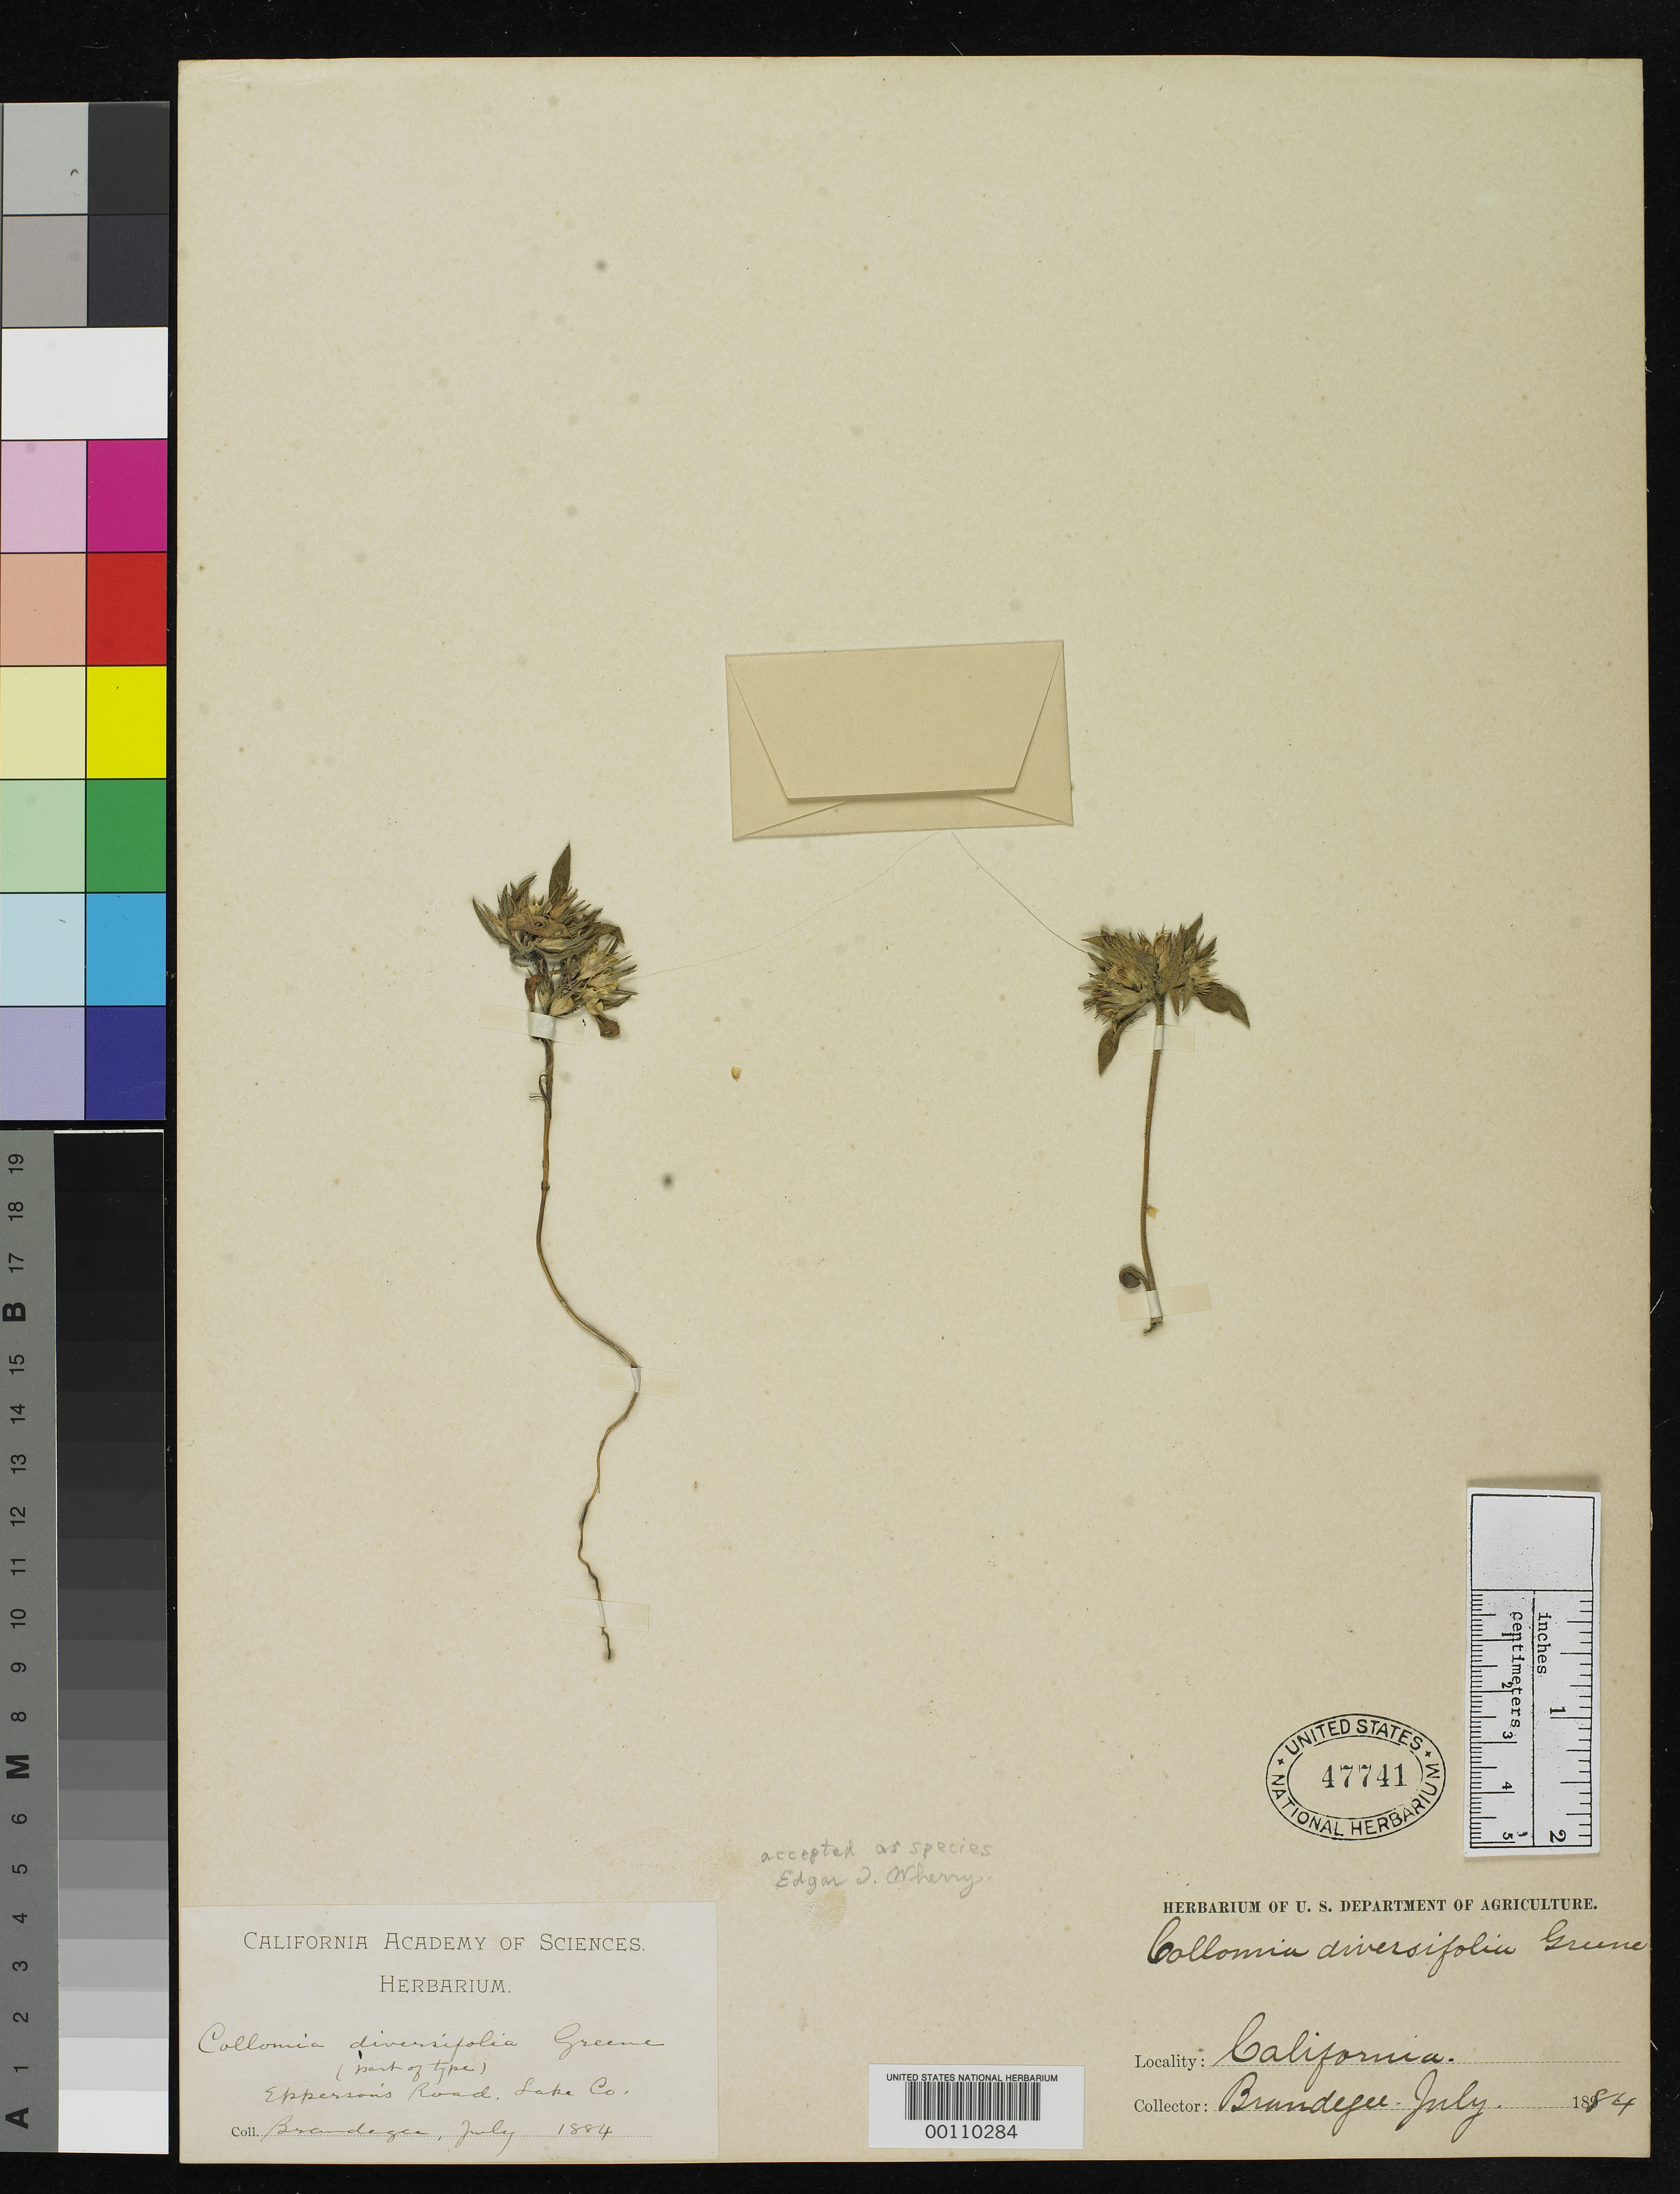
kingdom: Plantae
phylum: Tracheophyta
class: Magnoliopsida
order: Ericales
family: Polemoniaceae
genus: Collomia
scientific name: Collomia diversifolia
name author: Greene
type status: Isotype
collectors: M. K. Brandegee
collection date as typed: Jun 1884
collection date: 1884-06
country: United States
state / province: California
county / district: Colusa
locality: Epperson's road.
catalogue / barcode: US 47741